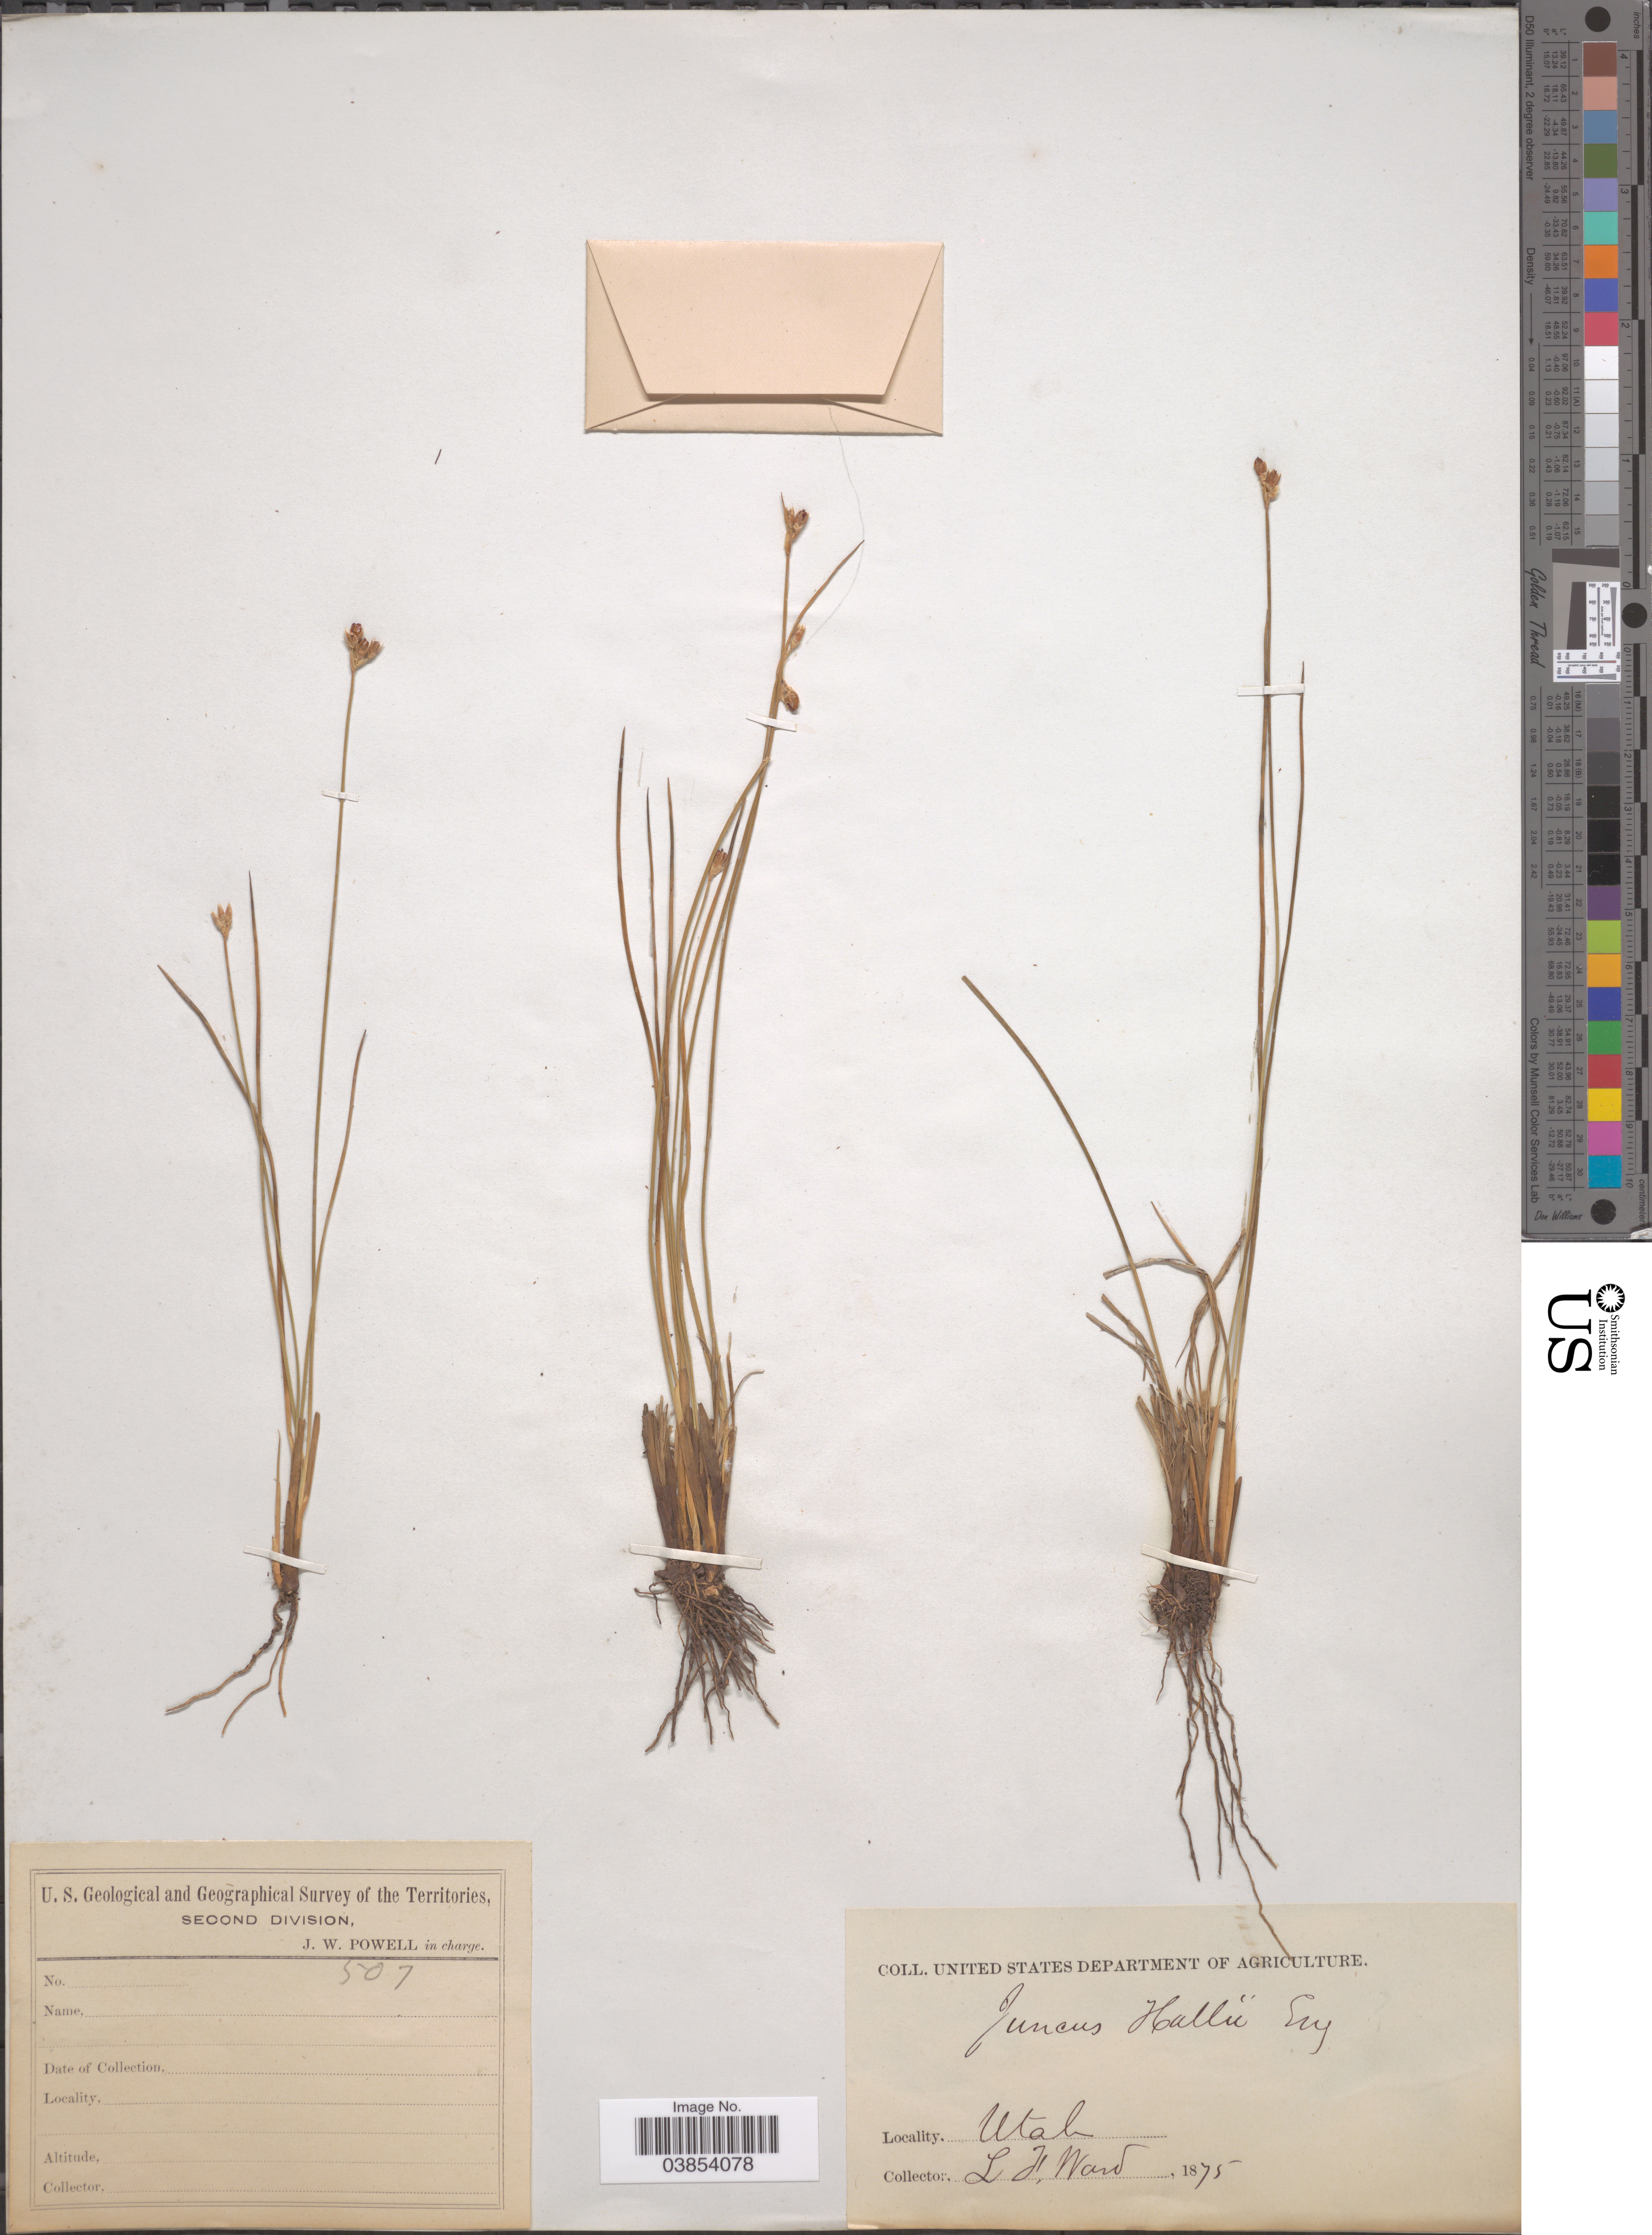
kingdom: Plantae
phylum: Tracheophyta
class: Liliopsida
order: Poales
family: Juncaceae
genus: Juncus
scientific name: Juncus hallii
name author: Engelm.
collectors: L. Ward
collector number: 507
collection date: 1875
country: United States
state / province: Utah